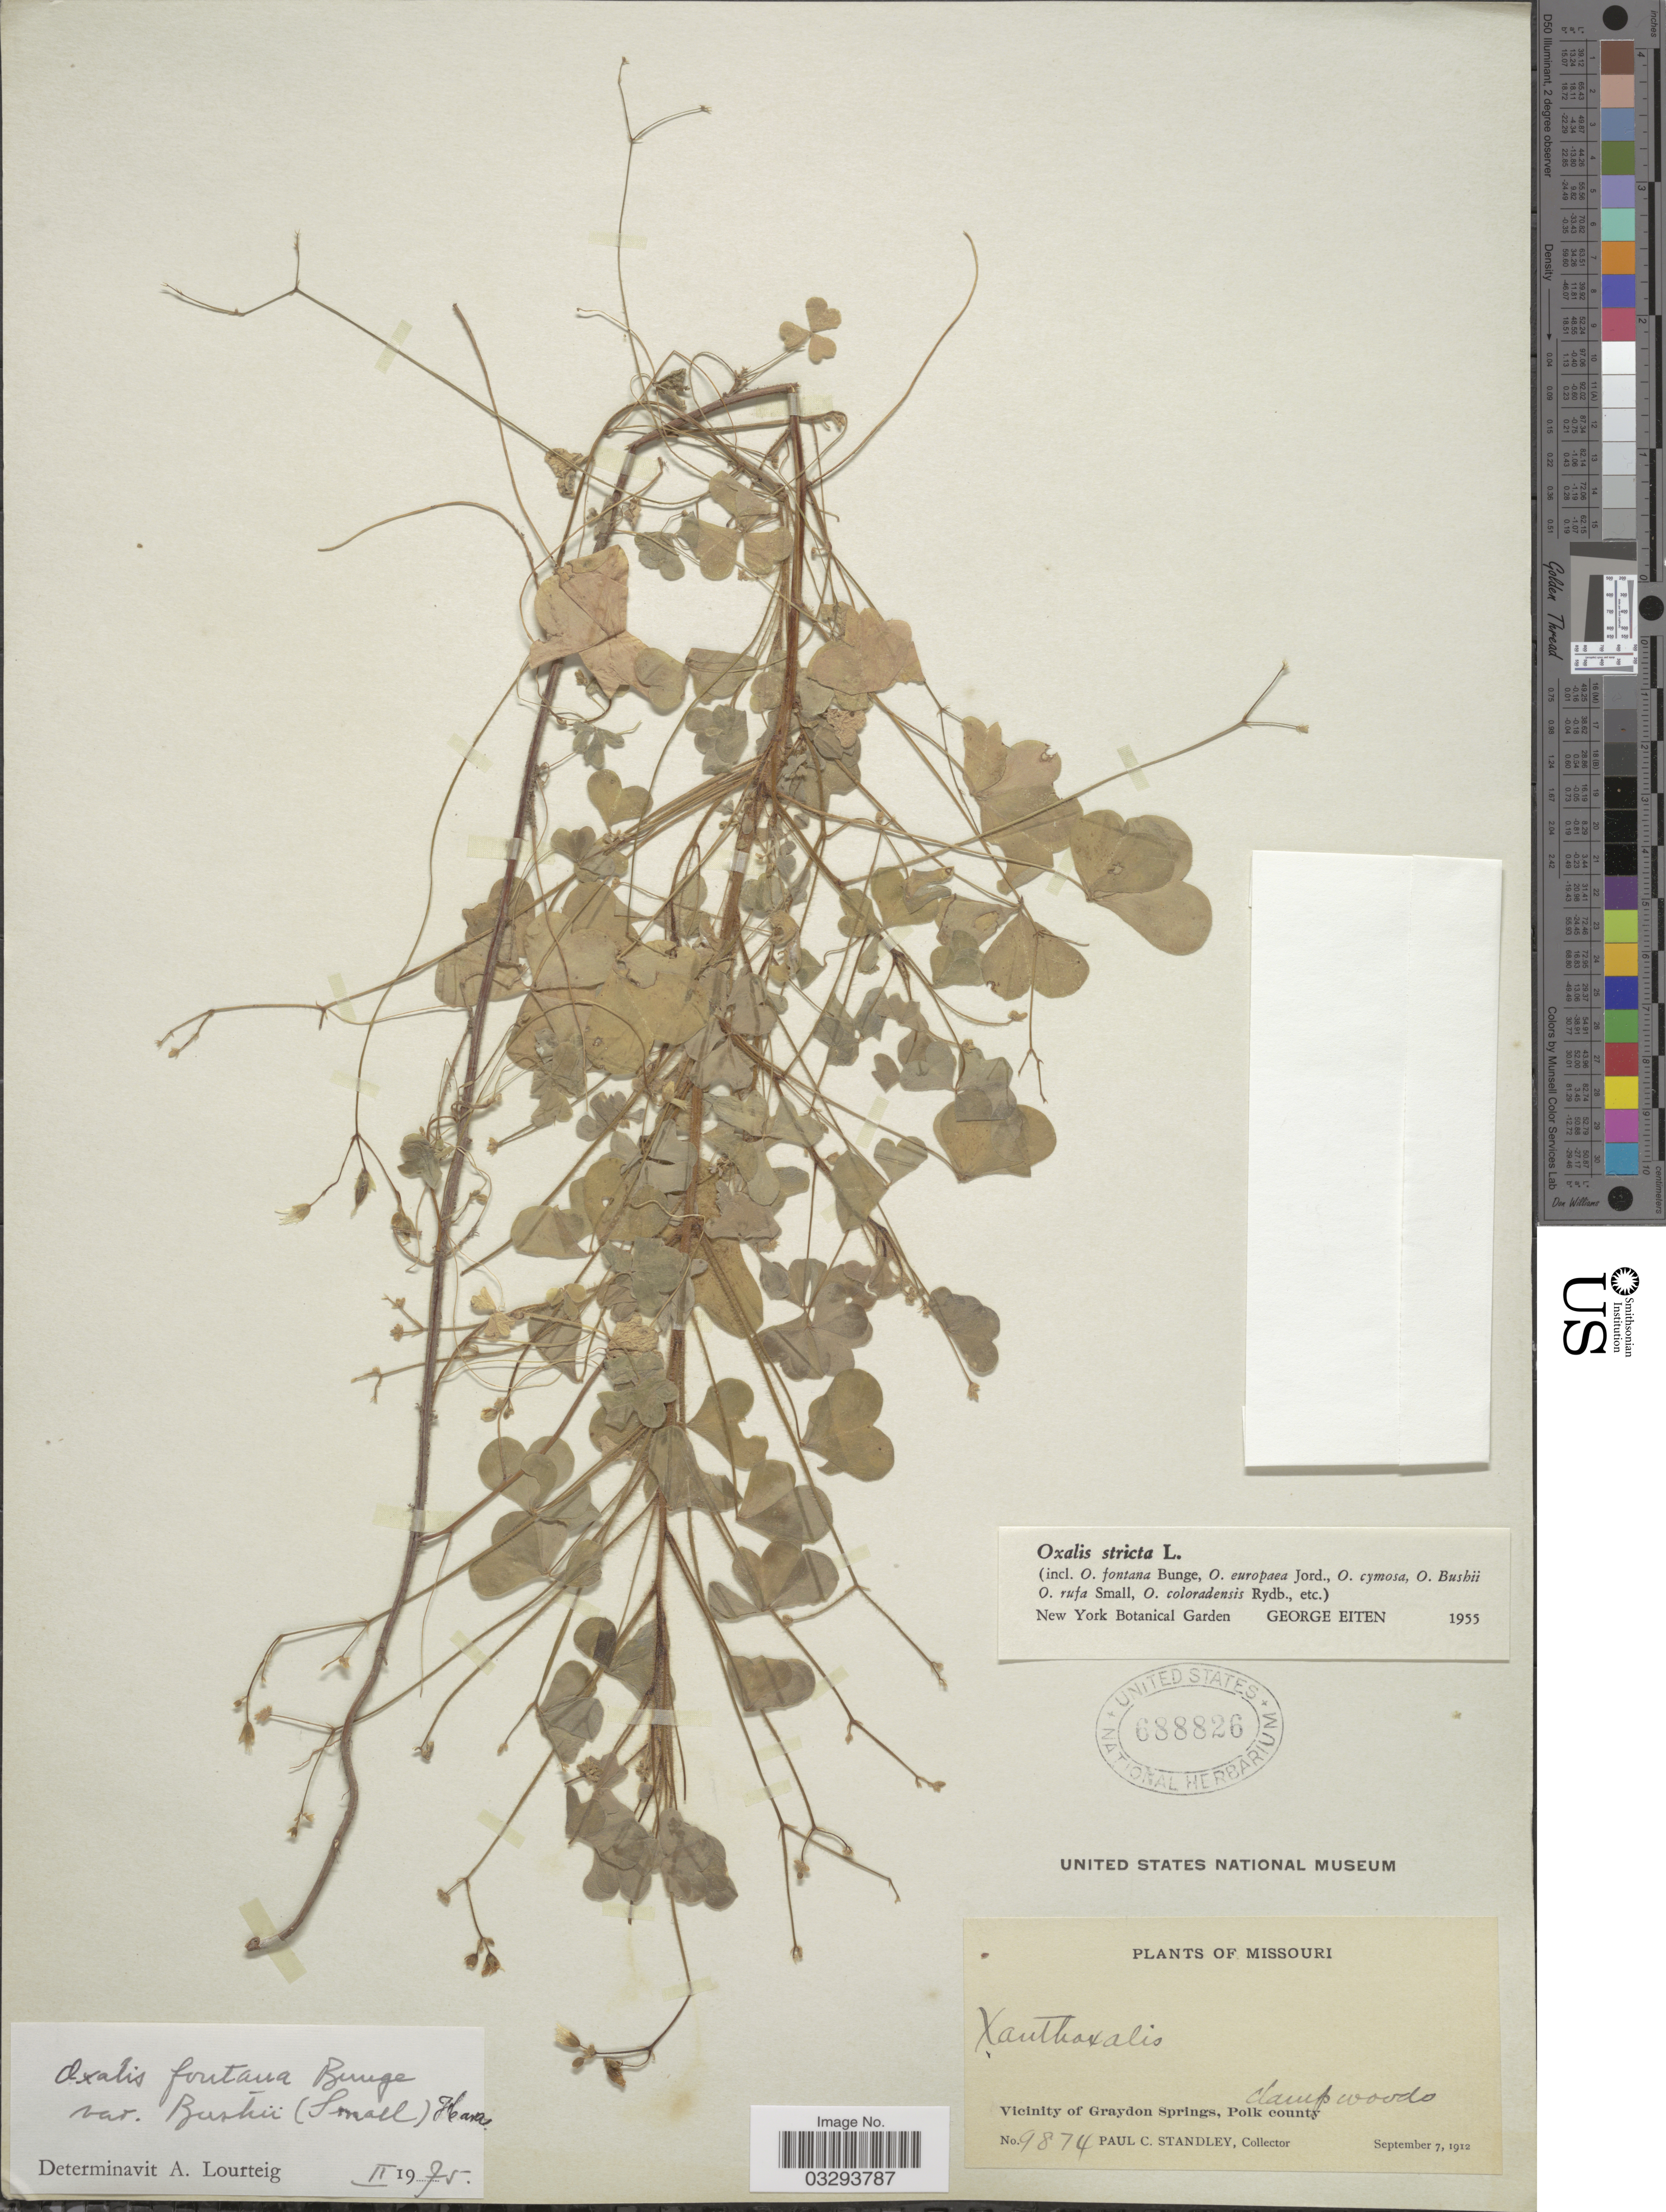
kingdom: Plantae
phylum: Tracheophyta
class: Magnoliopsida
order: Oxalidales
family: Oxalidaceae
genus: Oxalis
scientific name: Oxalis fontana var. bushii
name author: (Small) H. Hara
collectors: P. C. Standley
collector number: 9874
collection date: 1912-09-07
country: United States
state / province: Missouri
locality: Vicinity of Graydon Springs, Polk county.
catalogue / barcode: US 688826